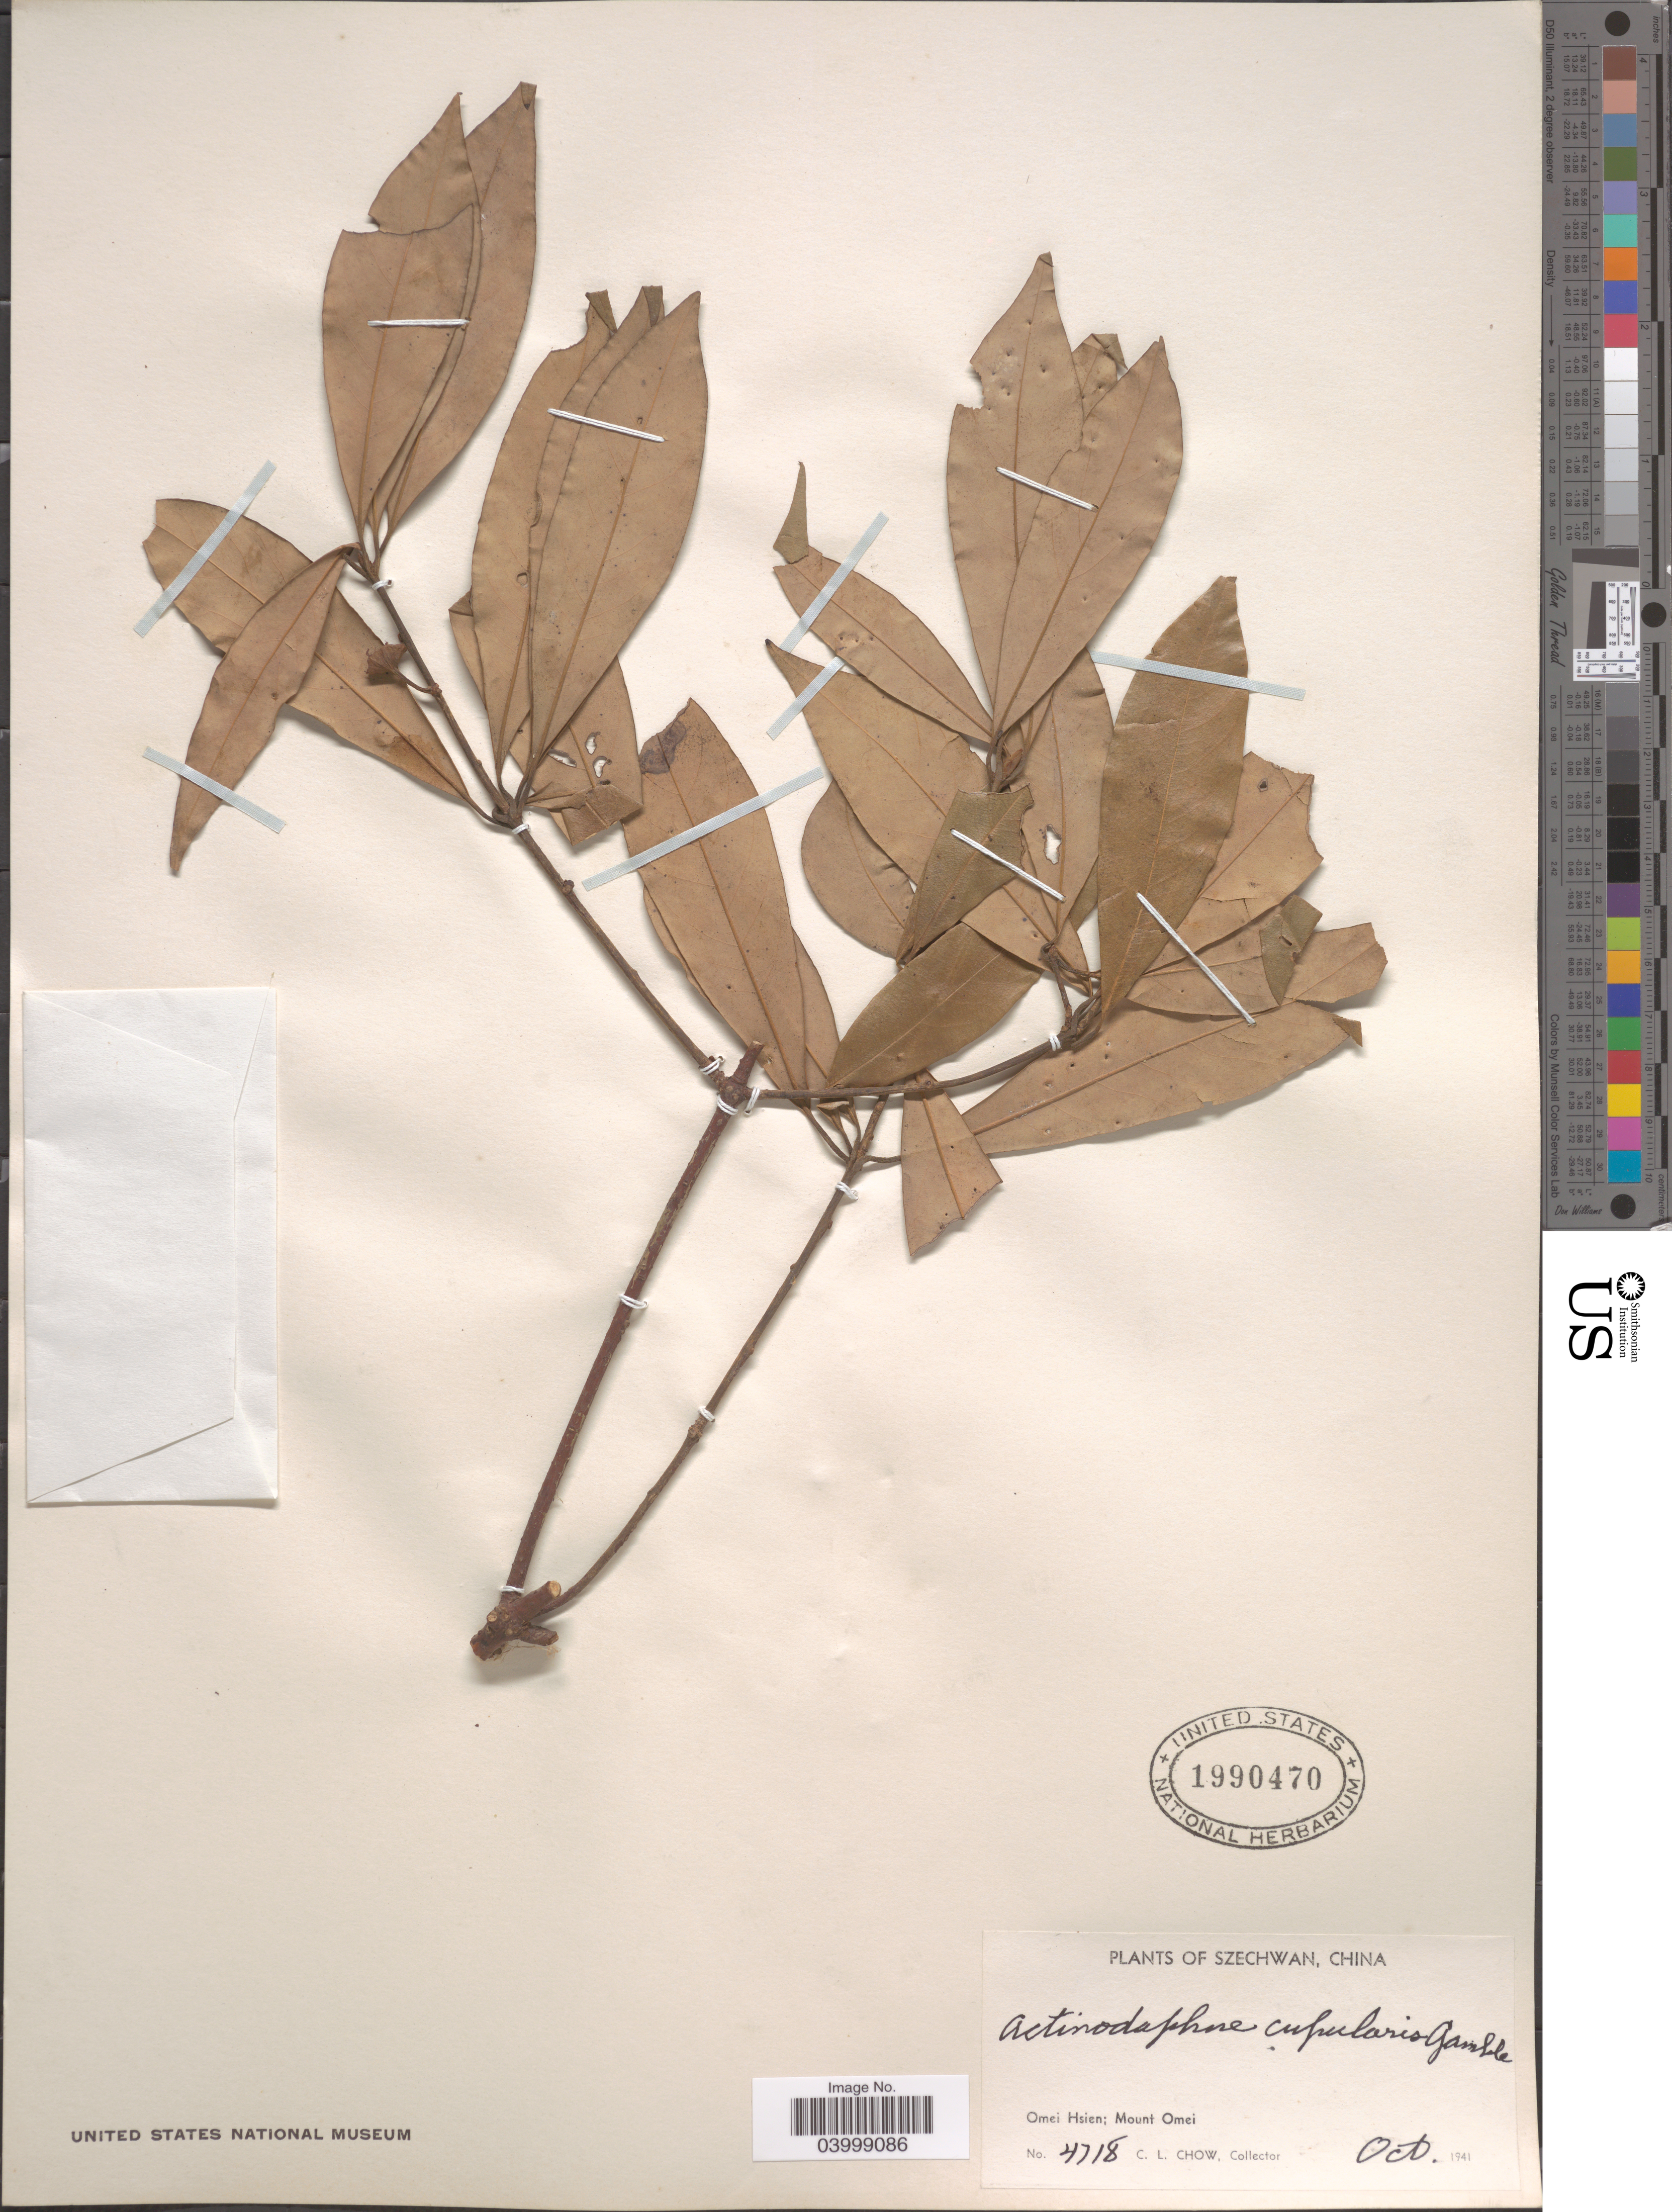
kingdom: Plantae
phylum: Tracheophyta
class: Magnoliopsida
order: Laurales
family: Lauraceae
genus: Actinodaphne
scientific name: Actinodaphne cupularis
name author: (Hemsl.) Gamble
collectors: C. Chow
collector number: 4718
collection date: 1941-10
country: China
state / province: Sichuan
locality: Szechwan. Omei Hsien; Mount Omei.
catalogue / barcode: US 1990470